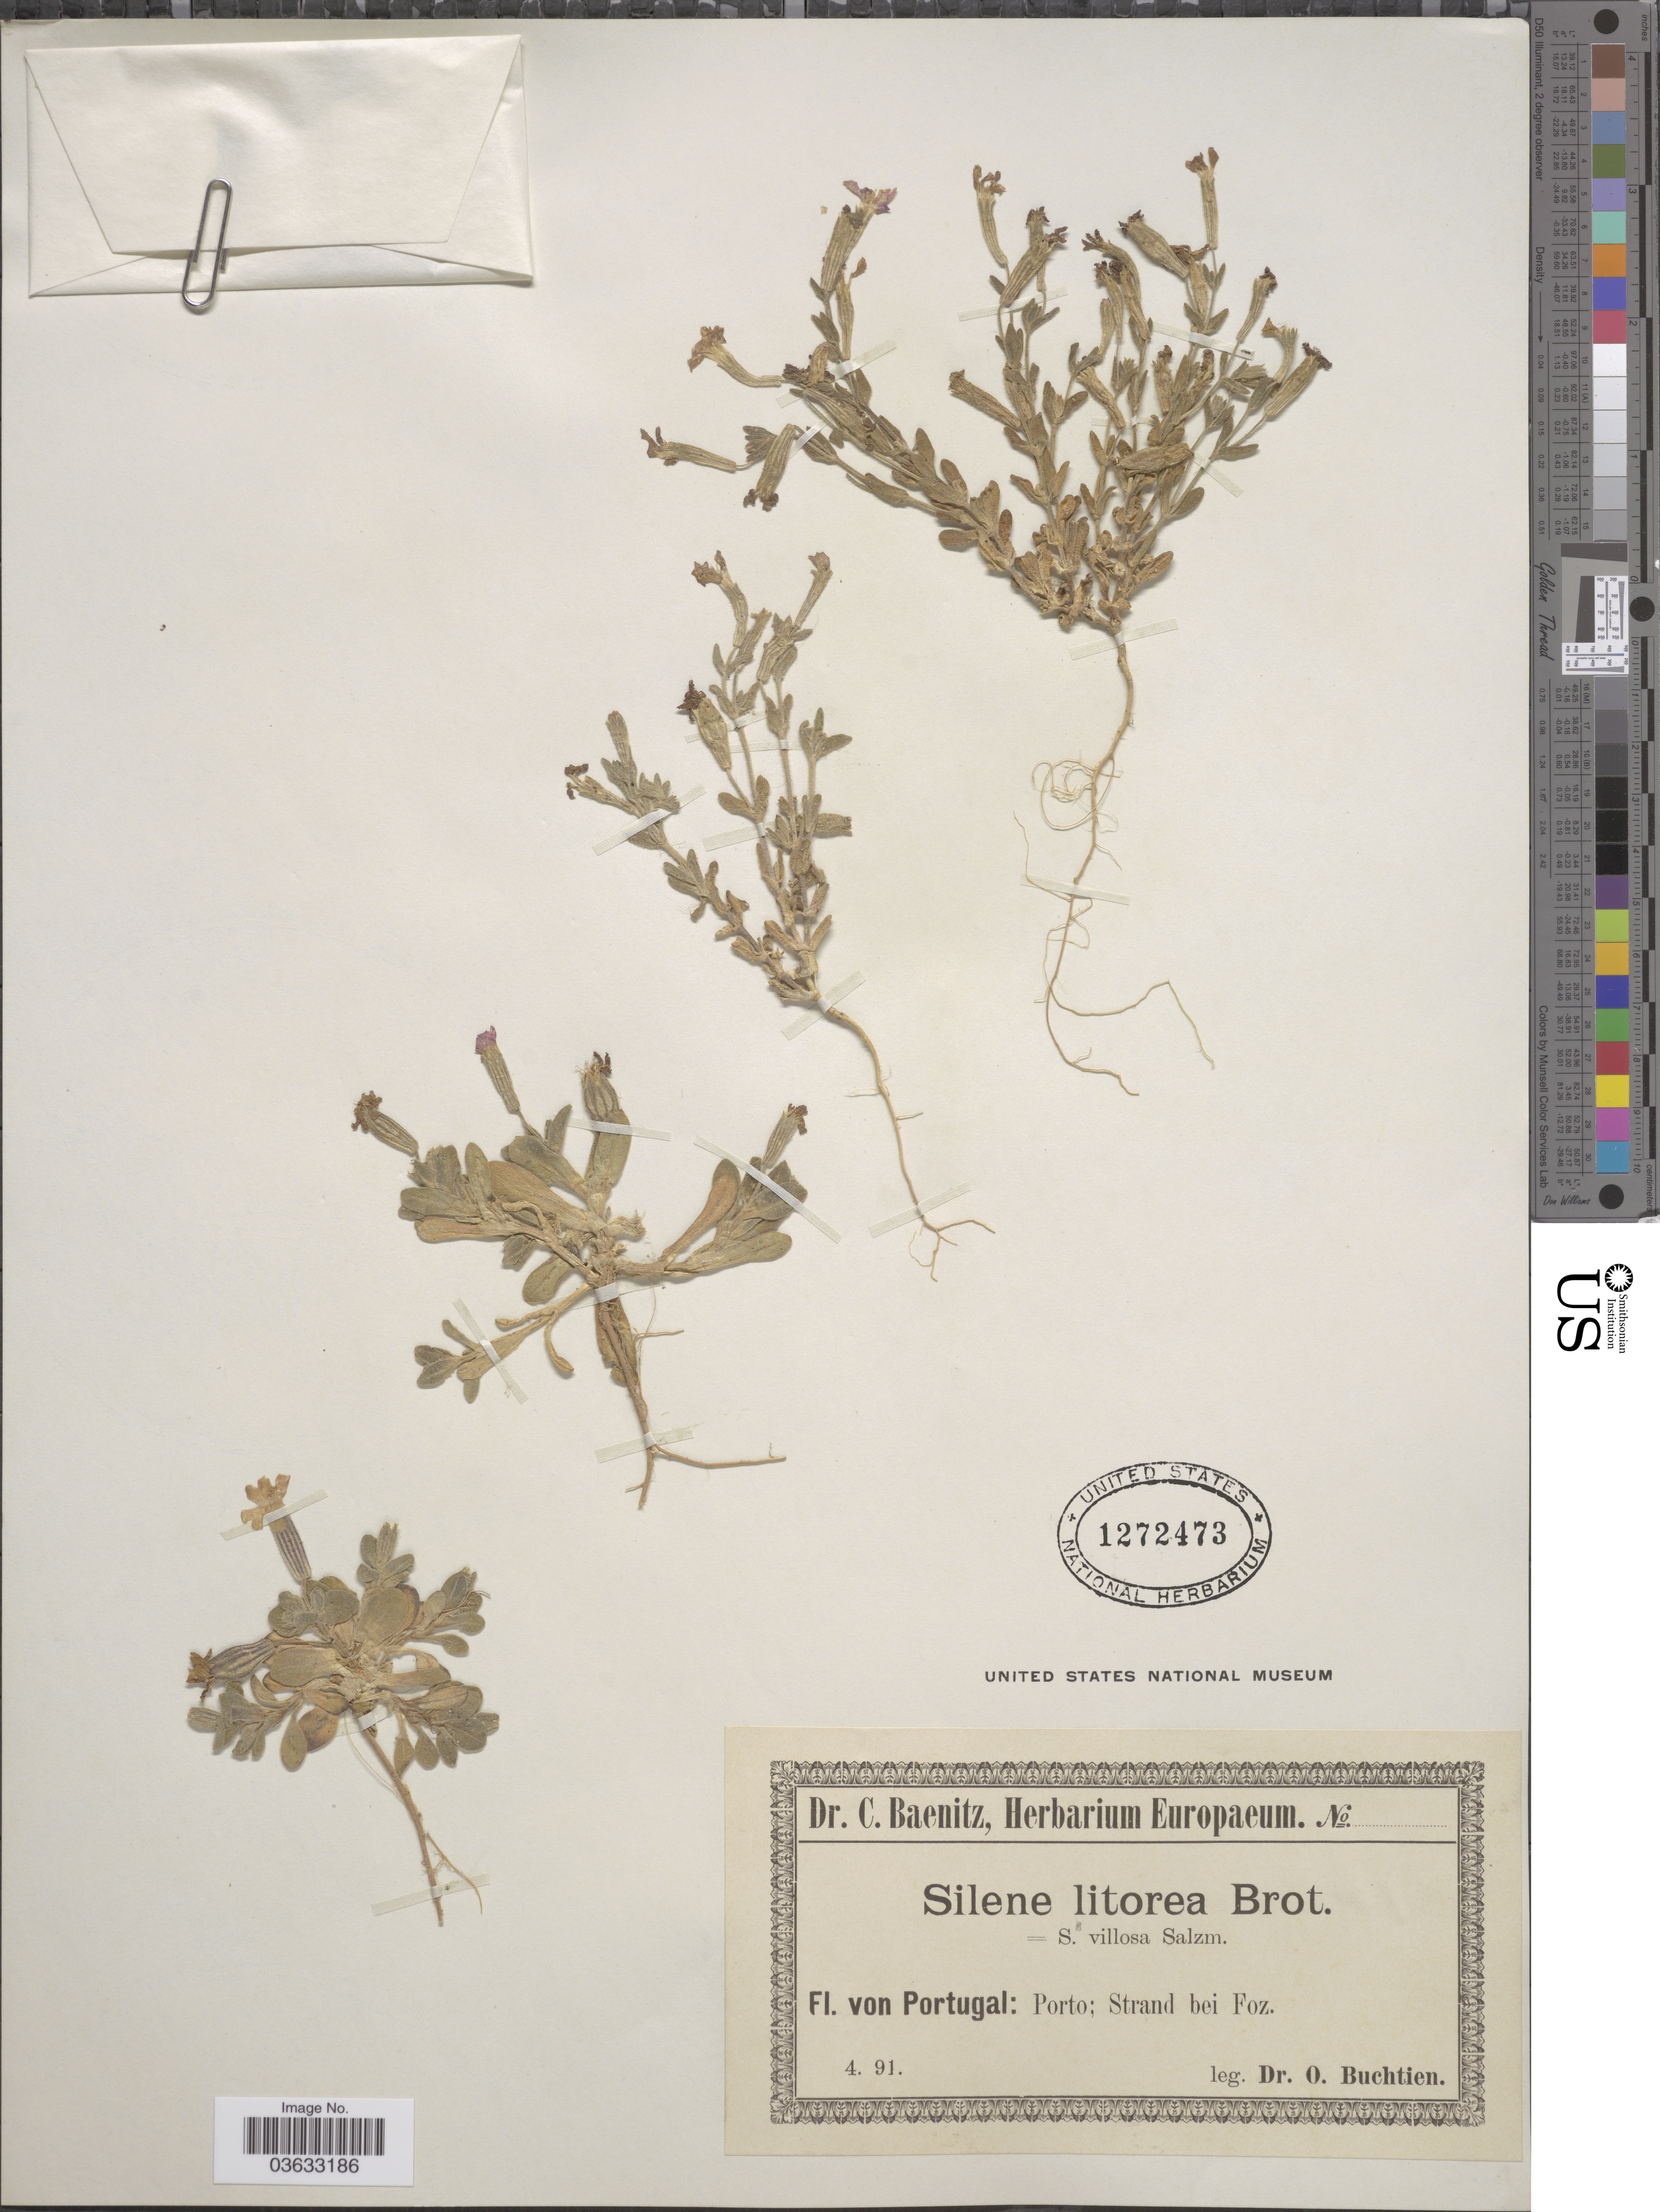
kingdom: Plantae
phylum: Tracheophyta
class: Magnoliopsida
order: Caryophyllales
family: Caryophyllaceae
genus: Silene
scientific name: Silene littorea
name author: Brot.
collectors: O. Buchtien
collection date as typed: Transcribed d/m/y: /4/91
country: Portugal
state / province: Porto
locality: Strand bei Foz.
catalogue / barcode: US 1272473